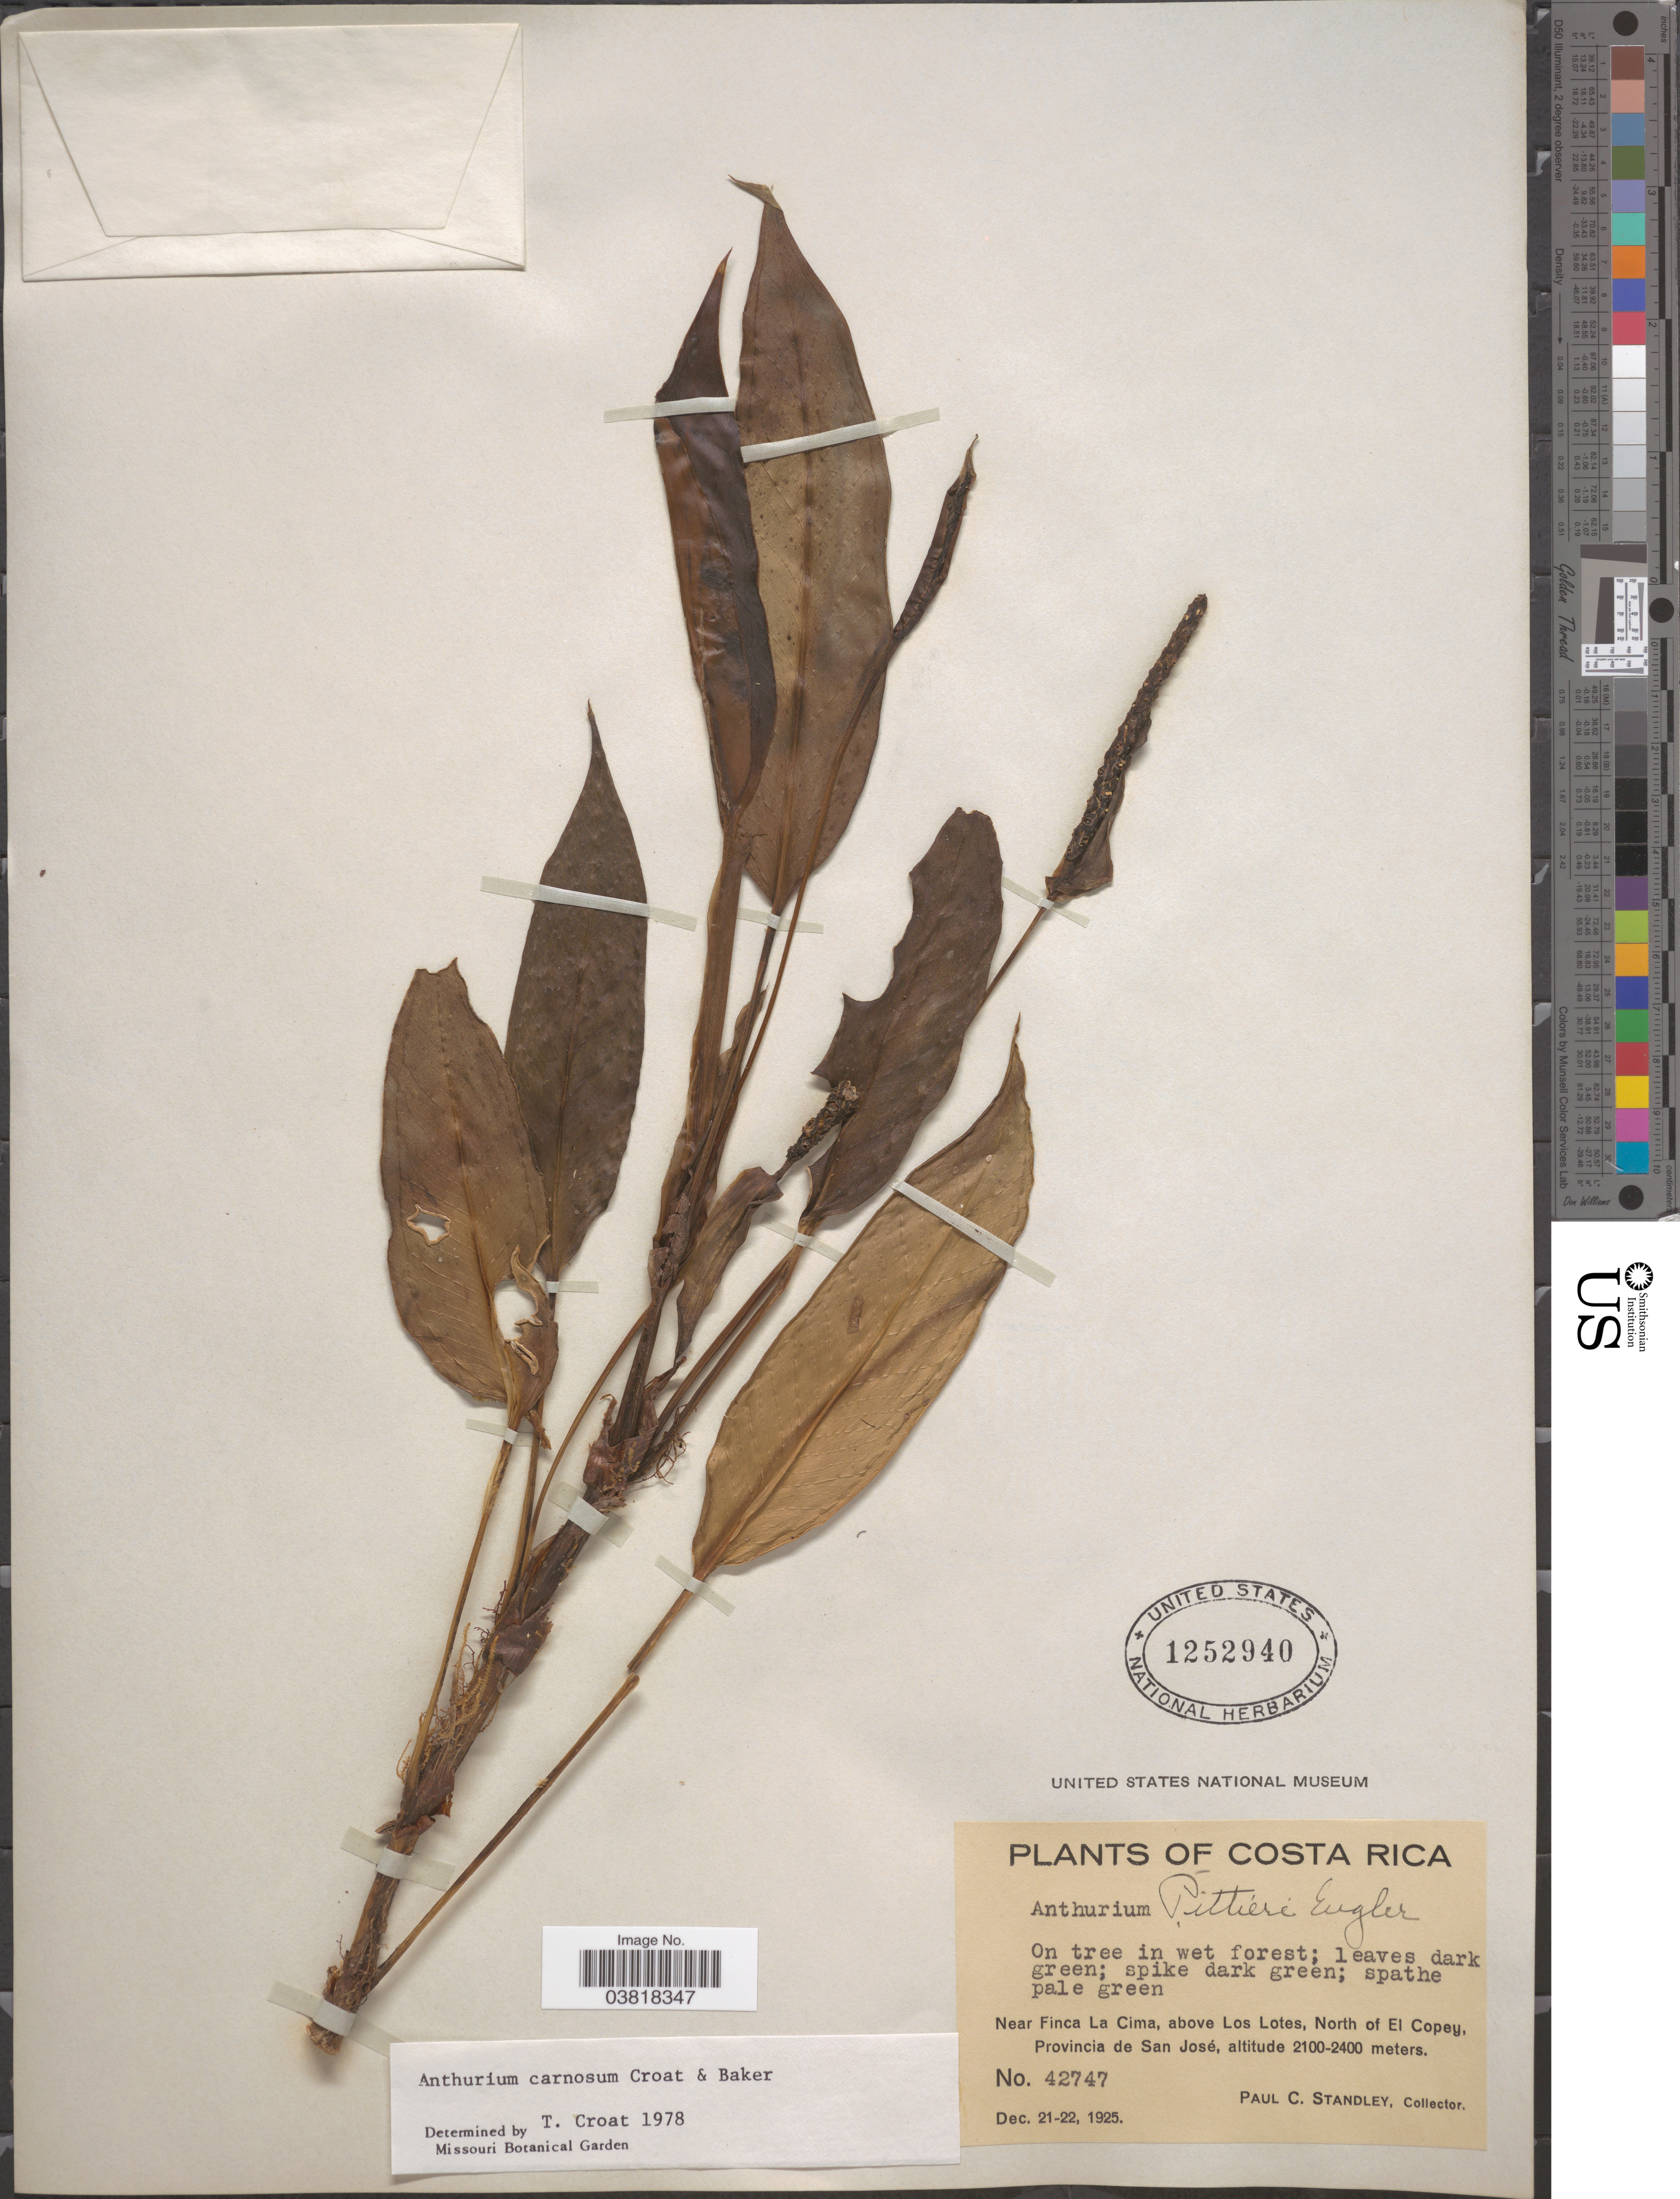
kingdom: Plantae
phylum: Tracheophyta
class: Liliopsida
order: Alismatales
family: Araceae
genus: Anthurium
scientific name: Anthurium carnosum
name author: Croat & R.A. Baker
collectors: P. C. Standley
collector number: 42747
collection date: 1925-12-21/1925-12-22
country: Costa Rica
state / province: San José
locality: Near Finca La Cima, above Los Lotes, North of El Copey.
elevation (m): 2100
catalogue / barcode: US 1252940